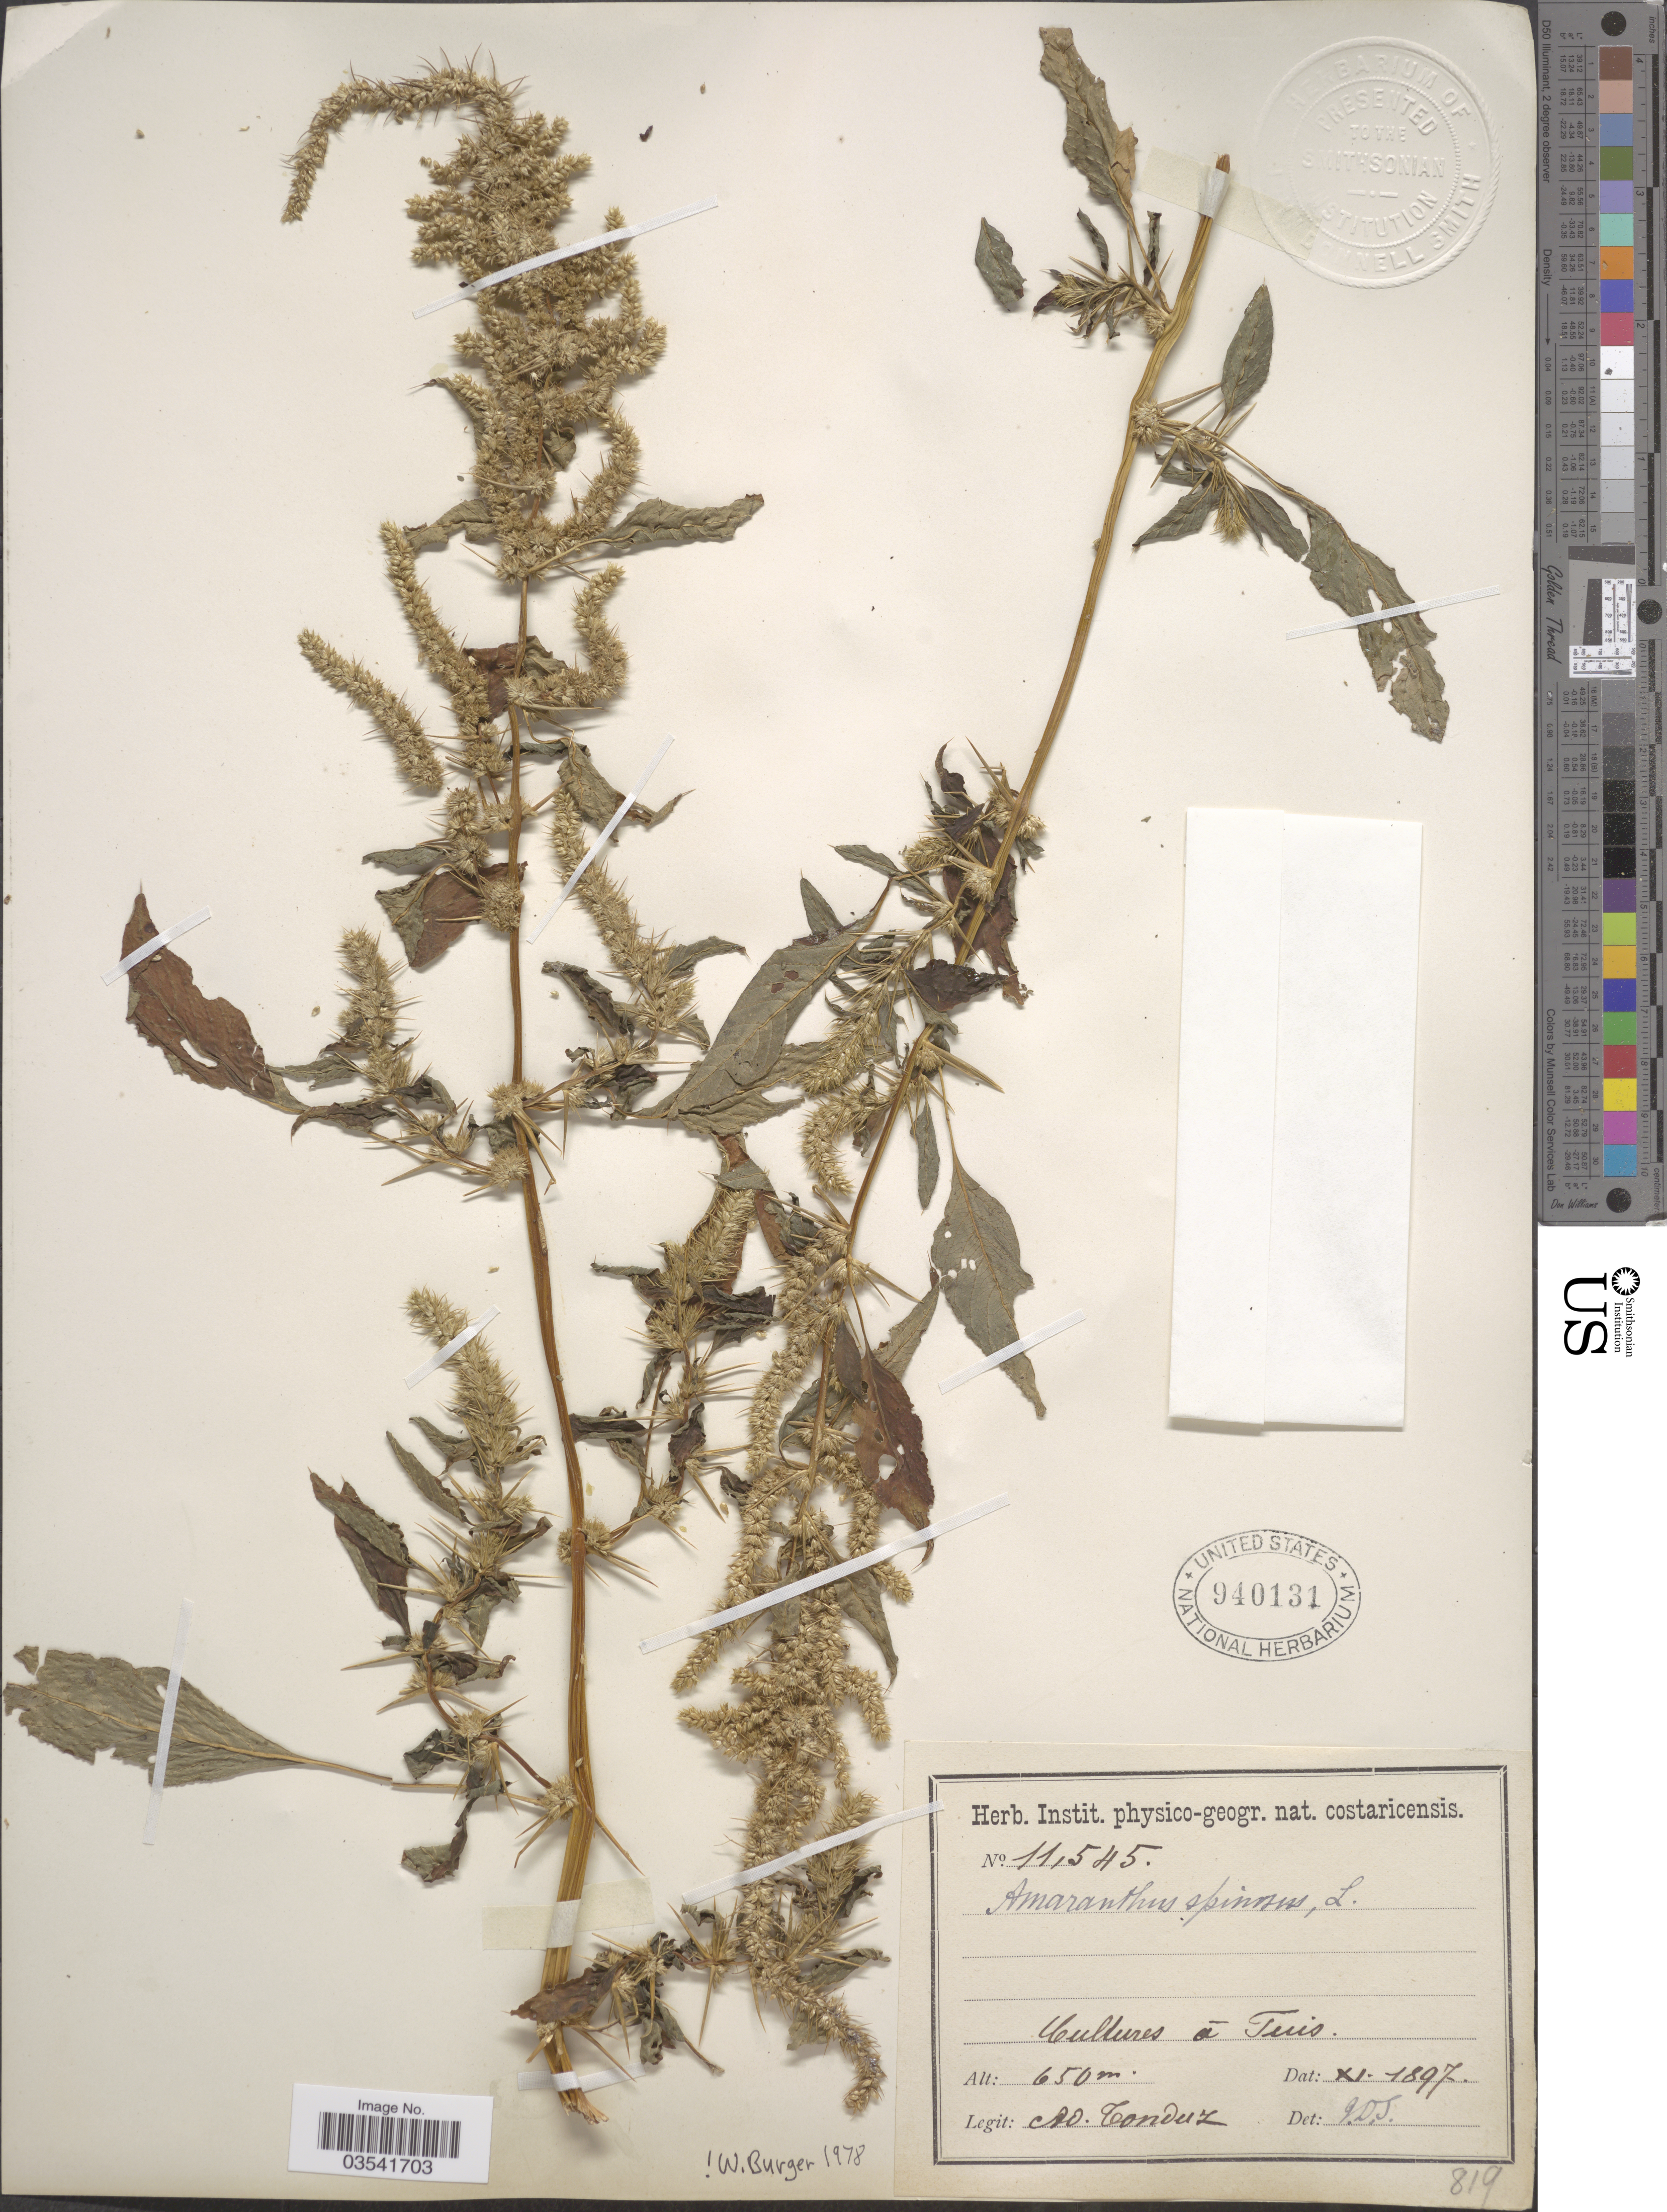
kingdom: Plantae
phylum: Tracheophyta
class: Magnoliopsida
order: Caryophyllales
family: Amaranthaceae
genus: Amaranthus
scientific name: Amaranthus spinosus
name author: L.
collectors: A. Tonduz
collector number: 11545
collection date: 1897-11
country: Costa Rica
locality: Cultures á Tuis.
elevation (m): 650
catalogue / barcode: US 940131